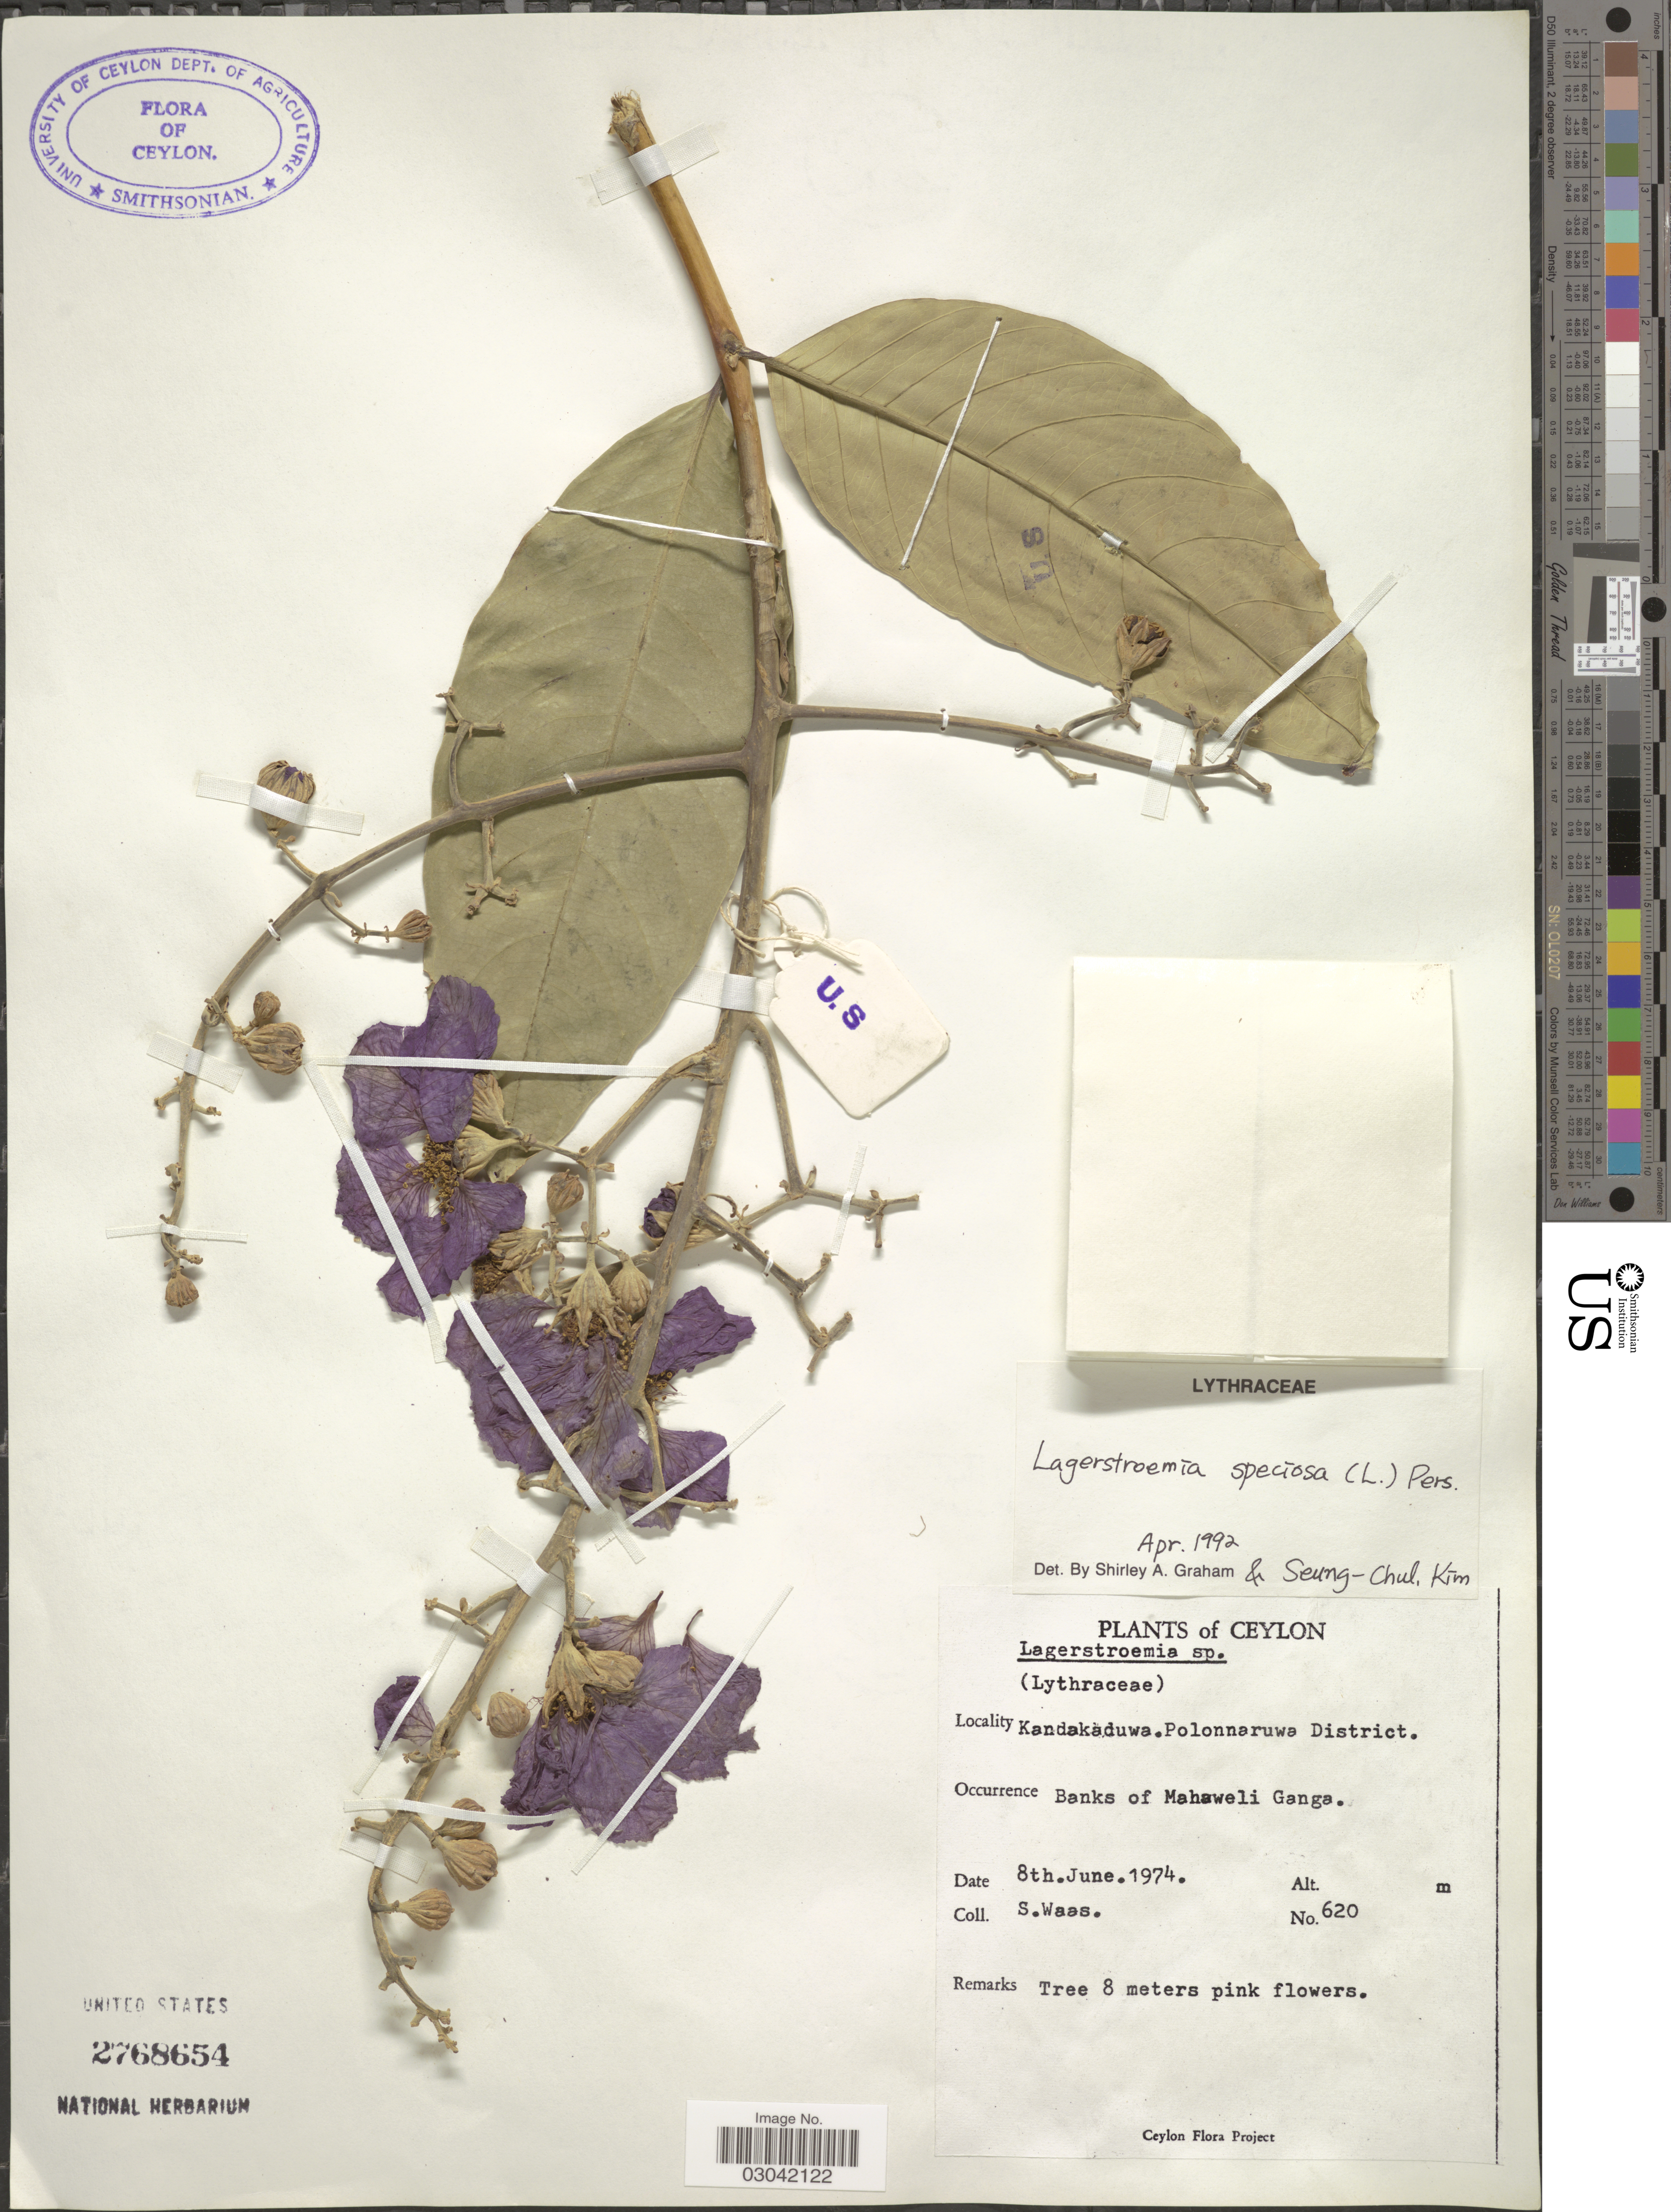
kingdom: Plantae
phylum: Tracheophyta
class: Magnoliopsida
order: Myrtales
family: Lythraceae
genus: Lagerstroemia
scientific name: Lagerstroemia speciosa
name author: (L.) Pers.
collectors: S. Waas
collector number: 620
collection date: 1974-06-08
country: Sri Lanka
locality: Ceylon. Kandakaduwa. Polonnaruwa District. Banks of Mahaweli Ganga.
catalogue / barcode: US 2768654